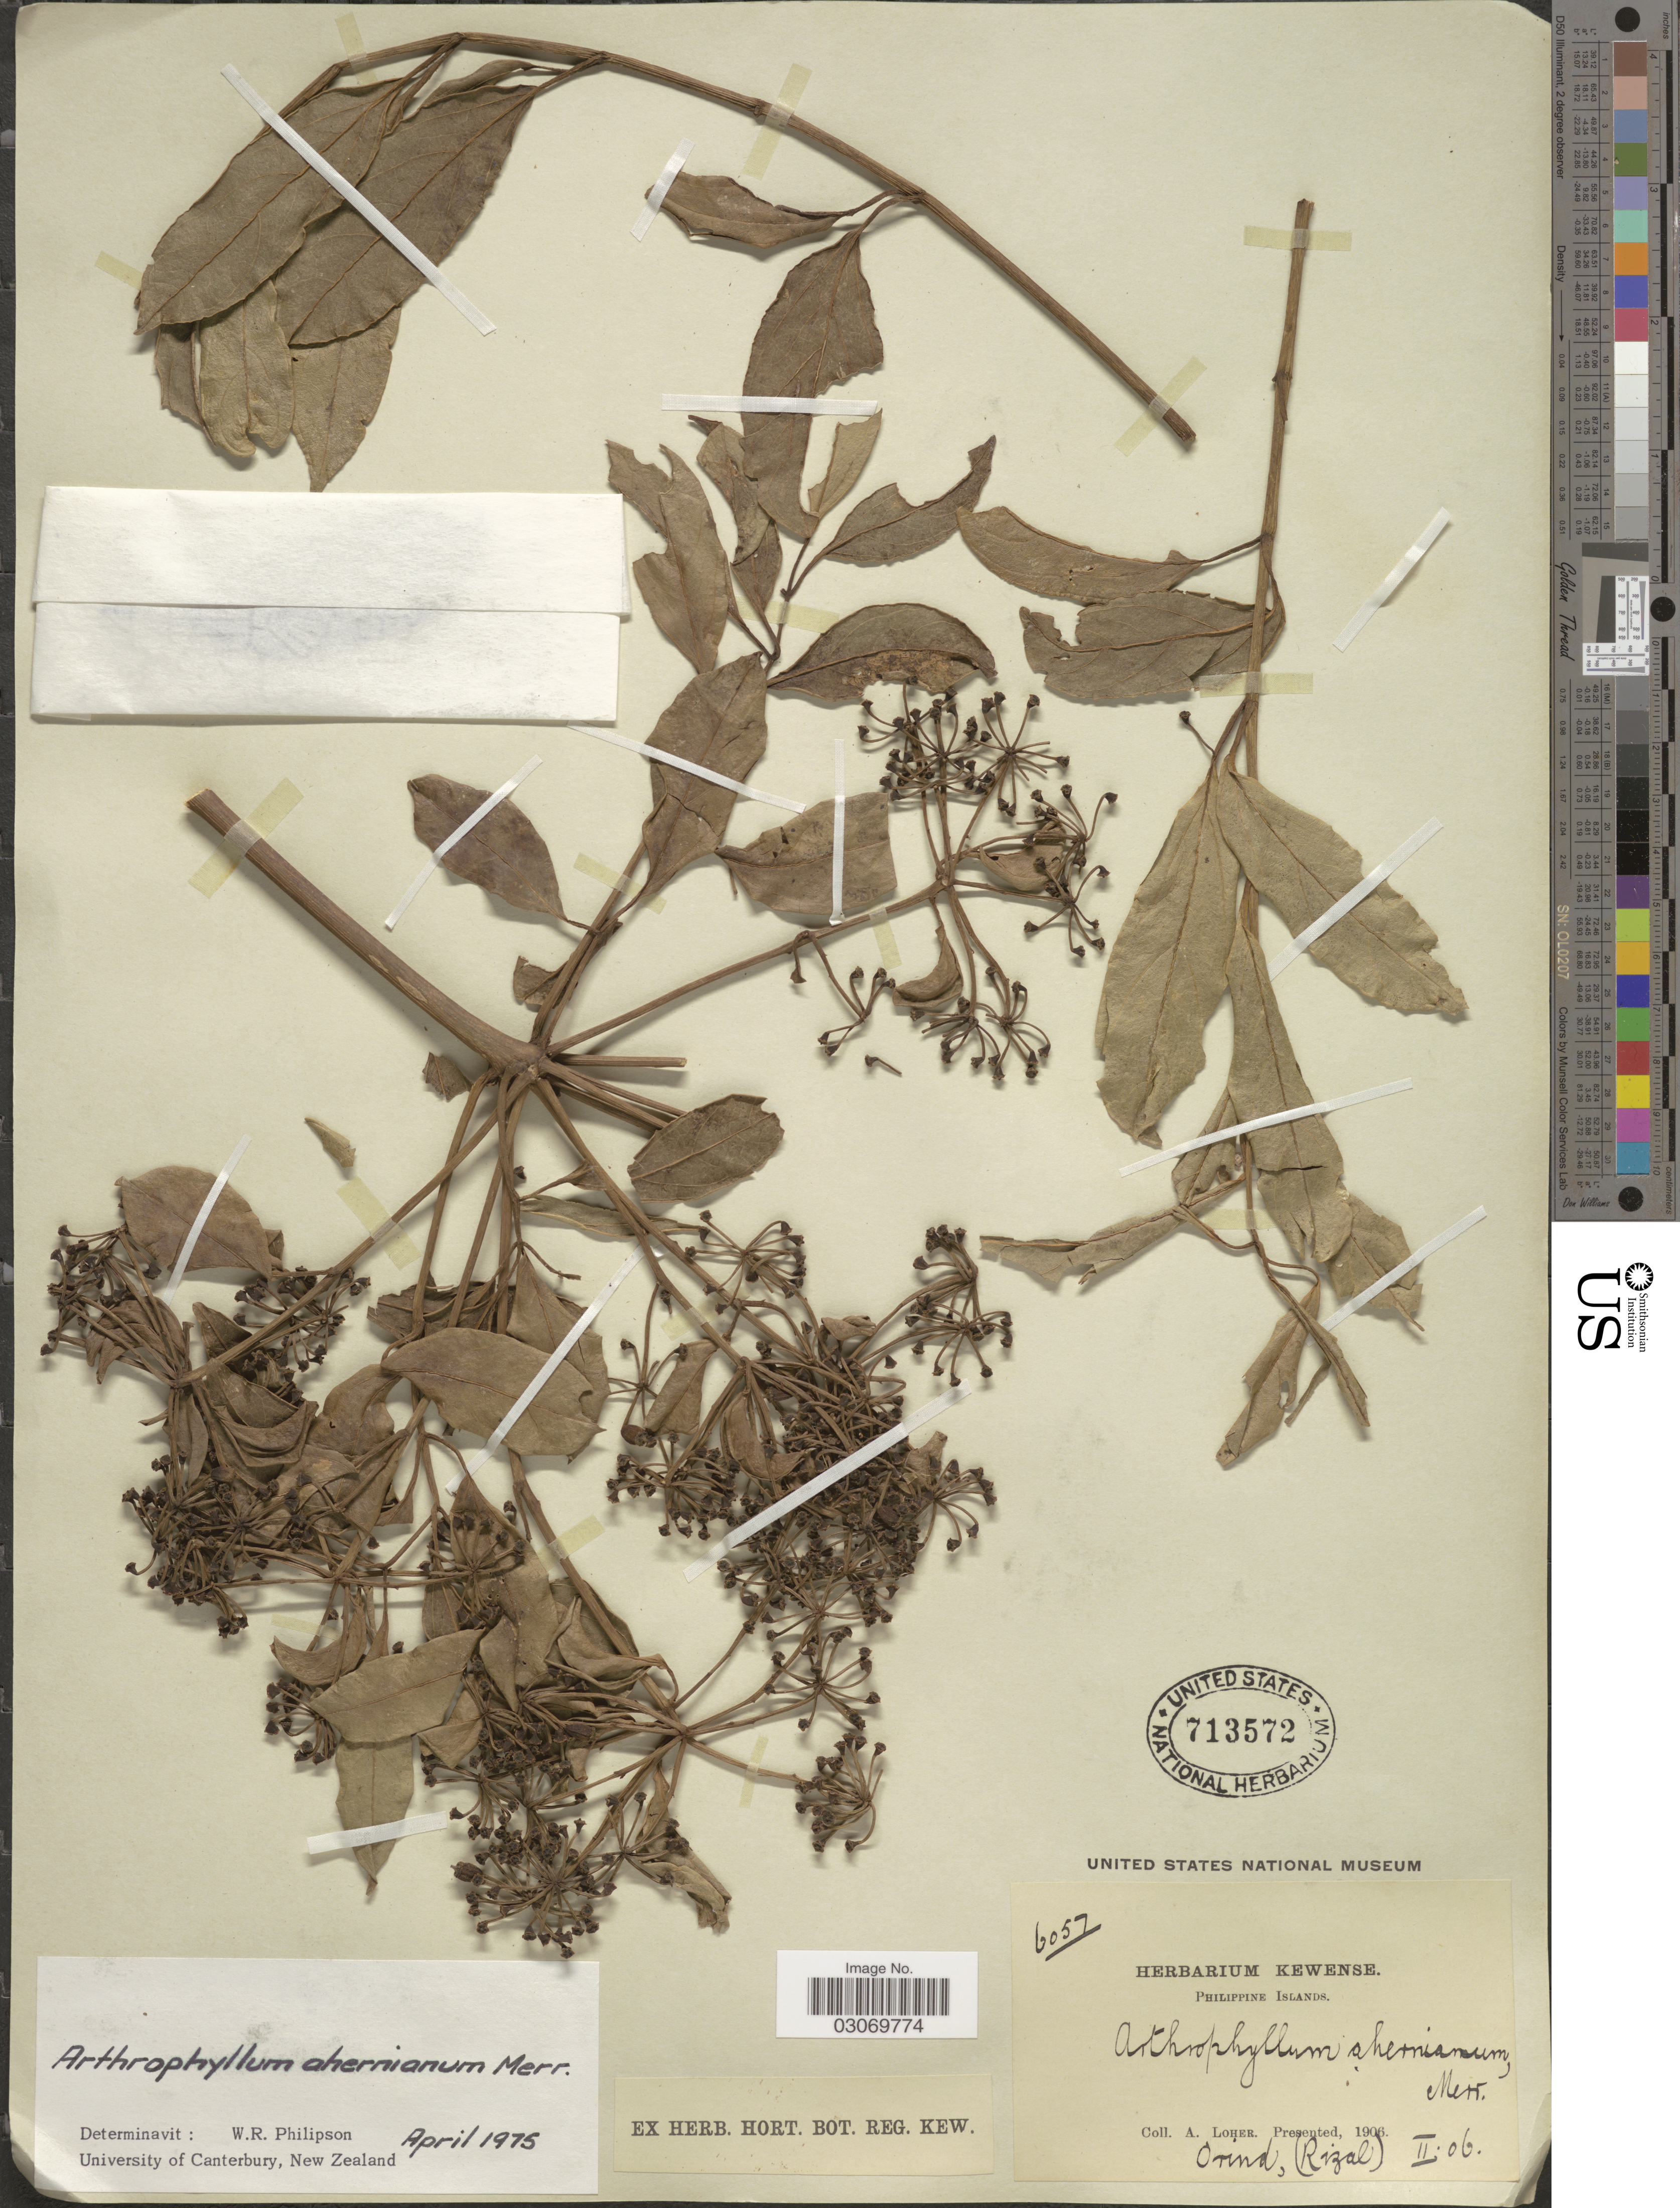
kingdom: Plantae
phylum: Tracheophyta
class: Magnoliopsida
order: Apiales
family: Araliaceae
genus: Arthrophyllum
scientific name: Arthrophyllum ahernianum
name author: Merr.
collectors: A. Loher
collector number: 6057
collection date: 1906-02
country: Philippines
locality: Orind (Rizal).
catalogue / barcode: US 713572